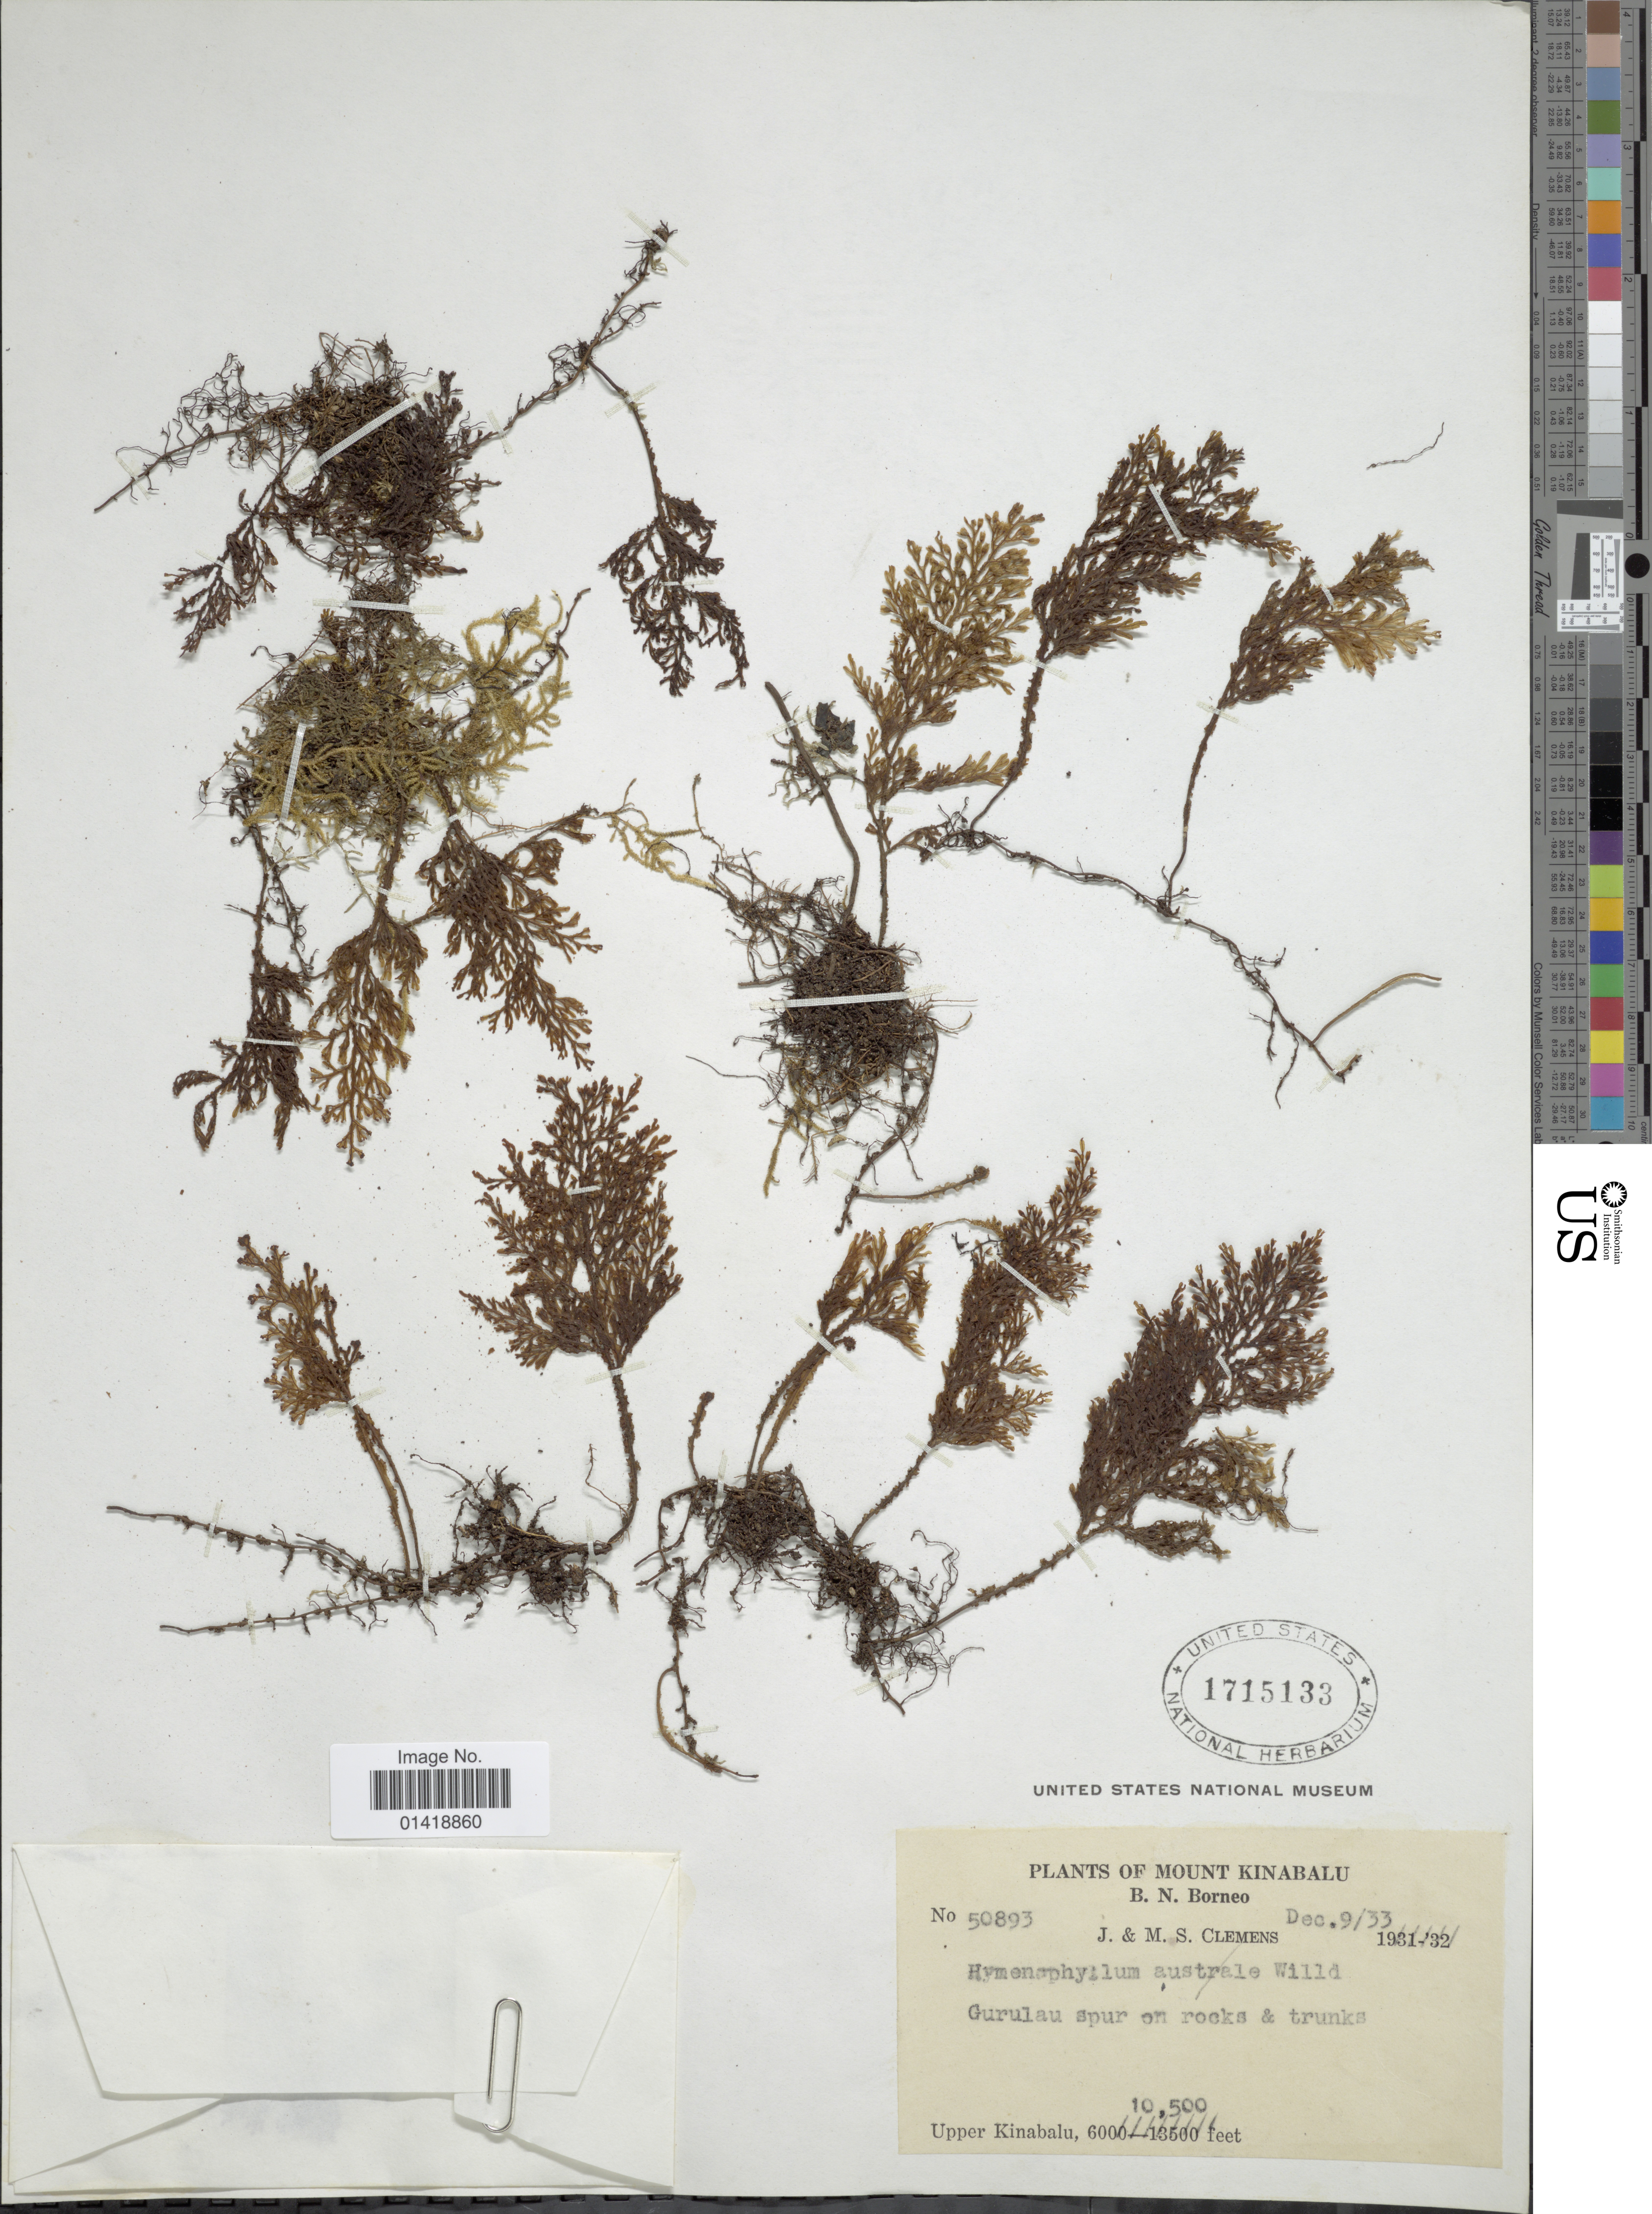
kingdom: Plantae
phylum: Tracheophyta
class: Polypodiopsida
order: Hymenophyllales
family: Hymenophyllaceae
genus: Hymenophyllum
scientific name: Hymenophyllum sp.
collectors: J. Clemens & M. S. Clemens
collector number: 50893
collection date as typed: Transcribed d/m/y: 9/12/33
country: Malaysia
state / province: Sabah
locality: B.N. Borneo. Upper Kinabalu, Mount Kinabalu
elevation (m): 3200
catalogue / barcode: US 1715133